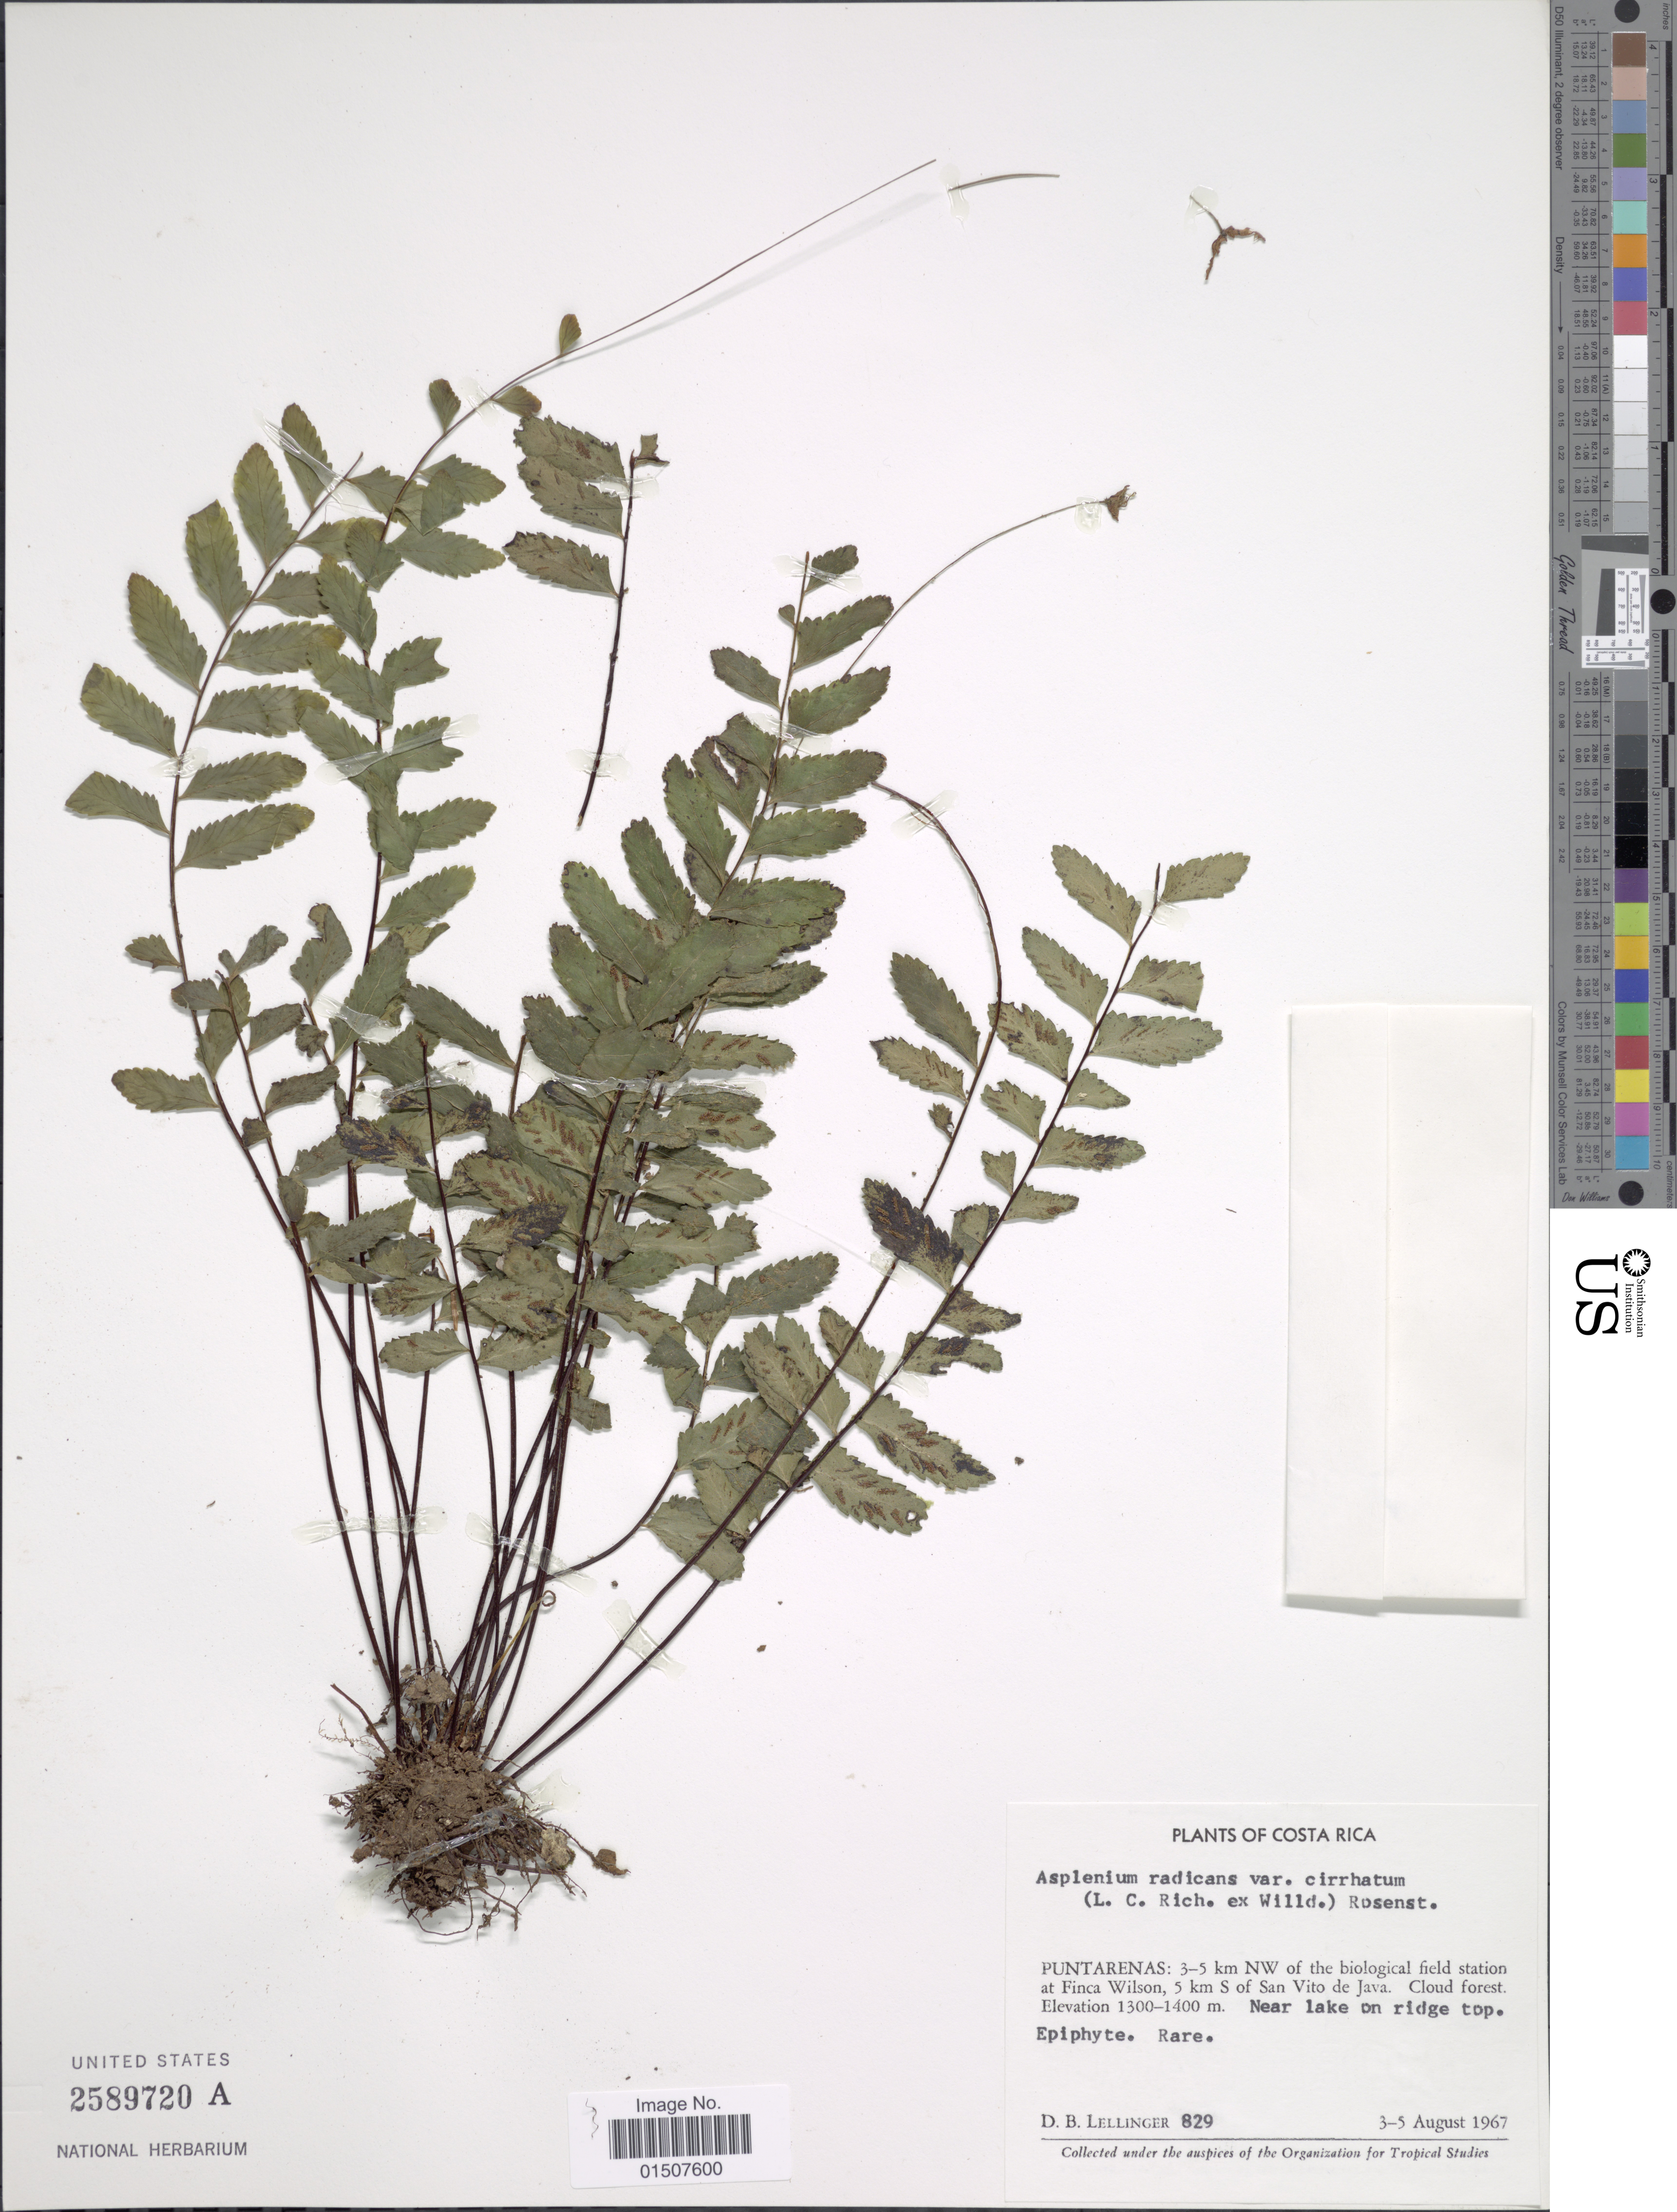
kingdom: Plantae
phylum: Tracheophyta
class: Polypodiopsida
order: Polypodiales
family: Aspleniaceae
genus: Asplenium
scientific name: Asplenium radicans var. cirrhatum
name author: (Rich. ex Willd.) Rosenst.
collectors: D. B. Lellinger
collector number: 829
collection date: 1967-08-03/1967-08-05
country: Costa Rica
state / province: Puntarenas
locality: Puntarenas: 3-5 km NW of the biological field station at Finca Wilson,5 km S of San Vito de Java. Near lake on ridge top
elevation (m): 1300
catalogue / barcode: US 2589720A